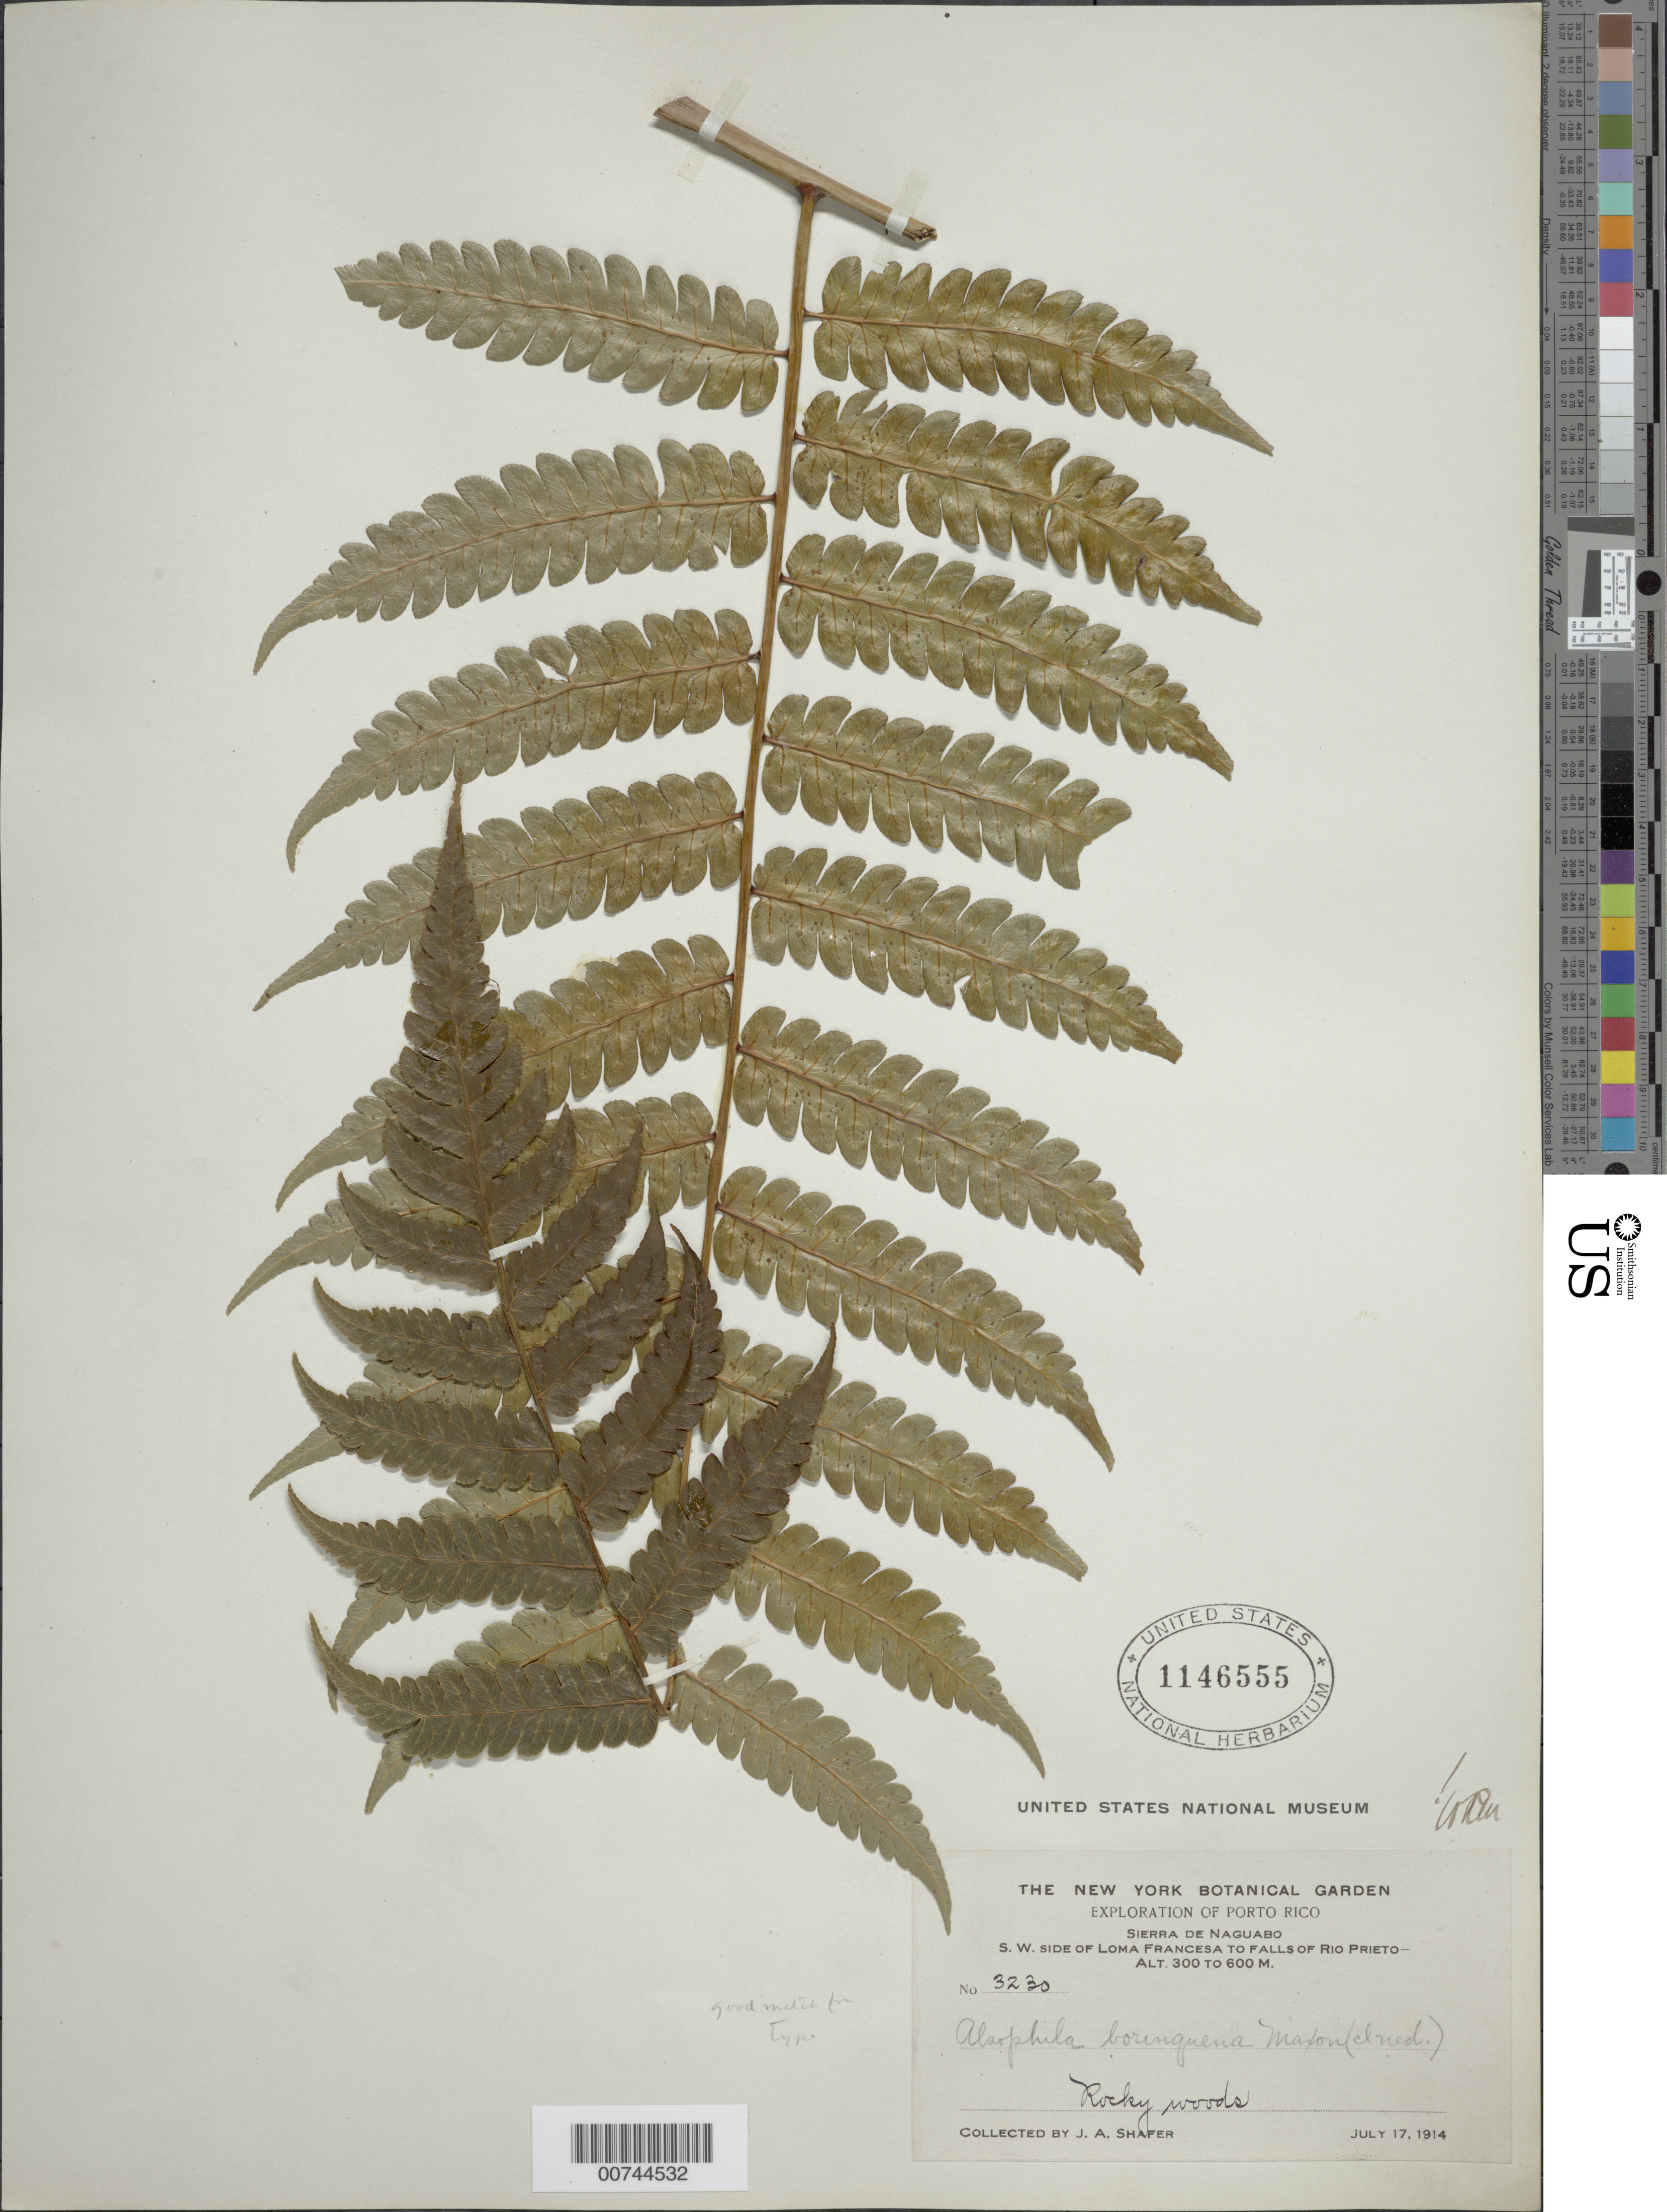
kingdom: Plantae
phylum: Tracheophyta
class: Polypodiopsida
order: Cyatheales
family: Cyatheaceae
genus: Cyathea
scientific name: Cyathea borinquena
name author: (Maxon) Domin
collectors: J. A. Shafer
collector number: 3230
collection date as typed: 17 Jul 1914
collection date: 1914-07-17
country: Puerto Rico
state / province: Naguabo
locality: Sierra de Naguabo, S. W. side of Loma Francesa to Falls of Río Prieto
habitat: Rocky woods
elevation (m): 300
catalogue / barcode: US 1146555